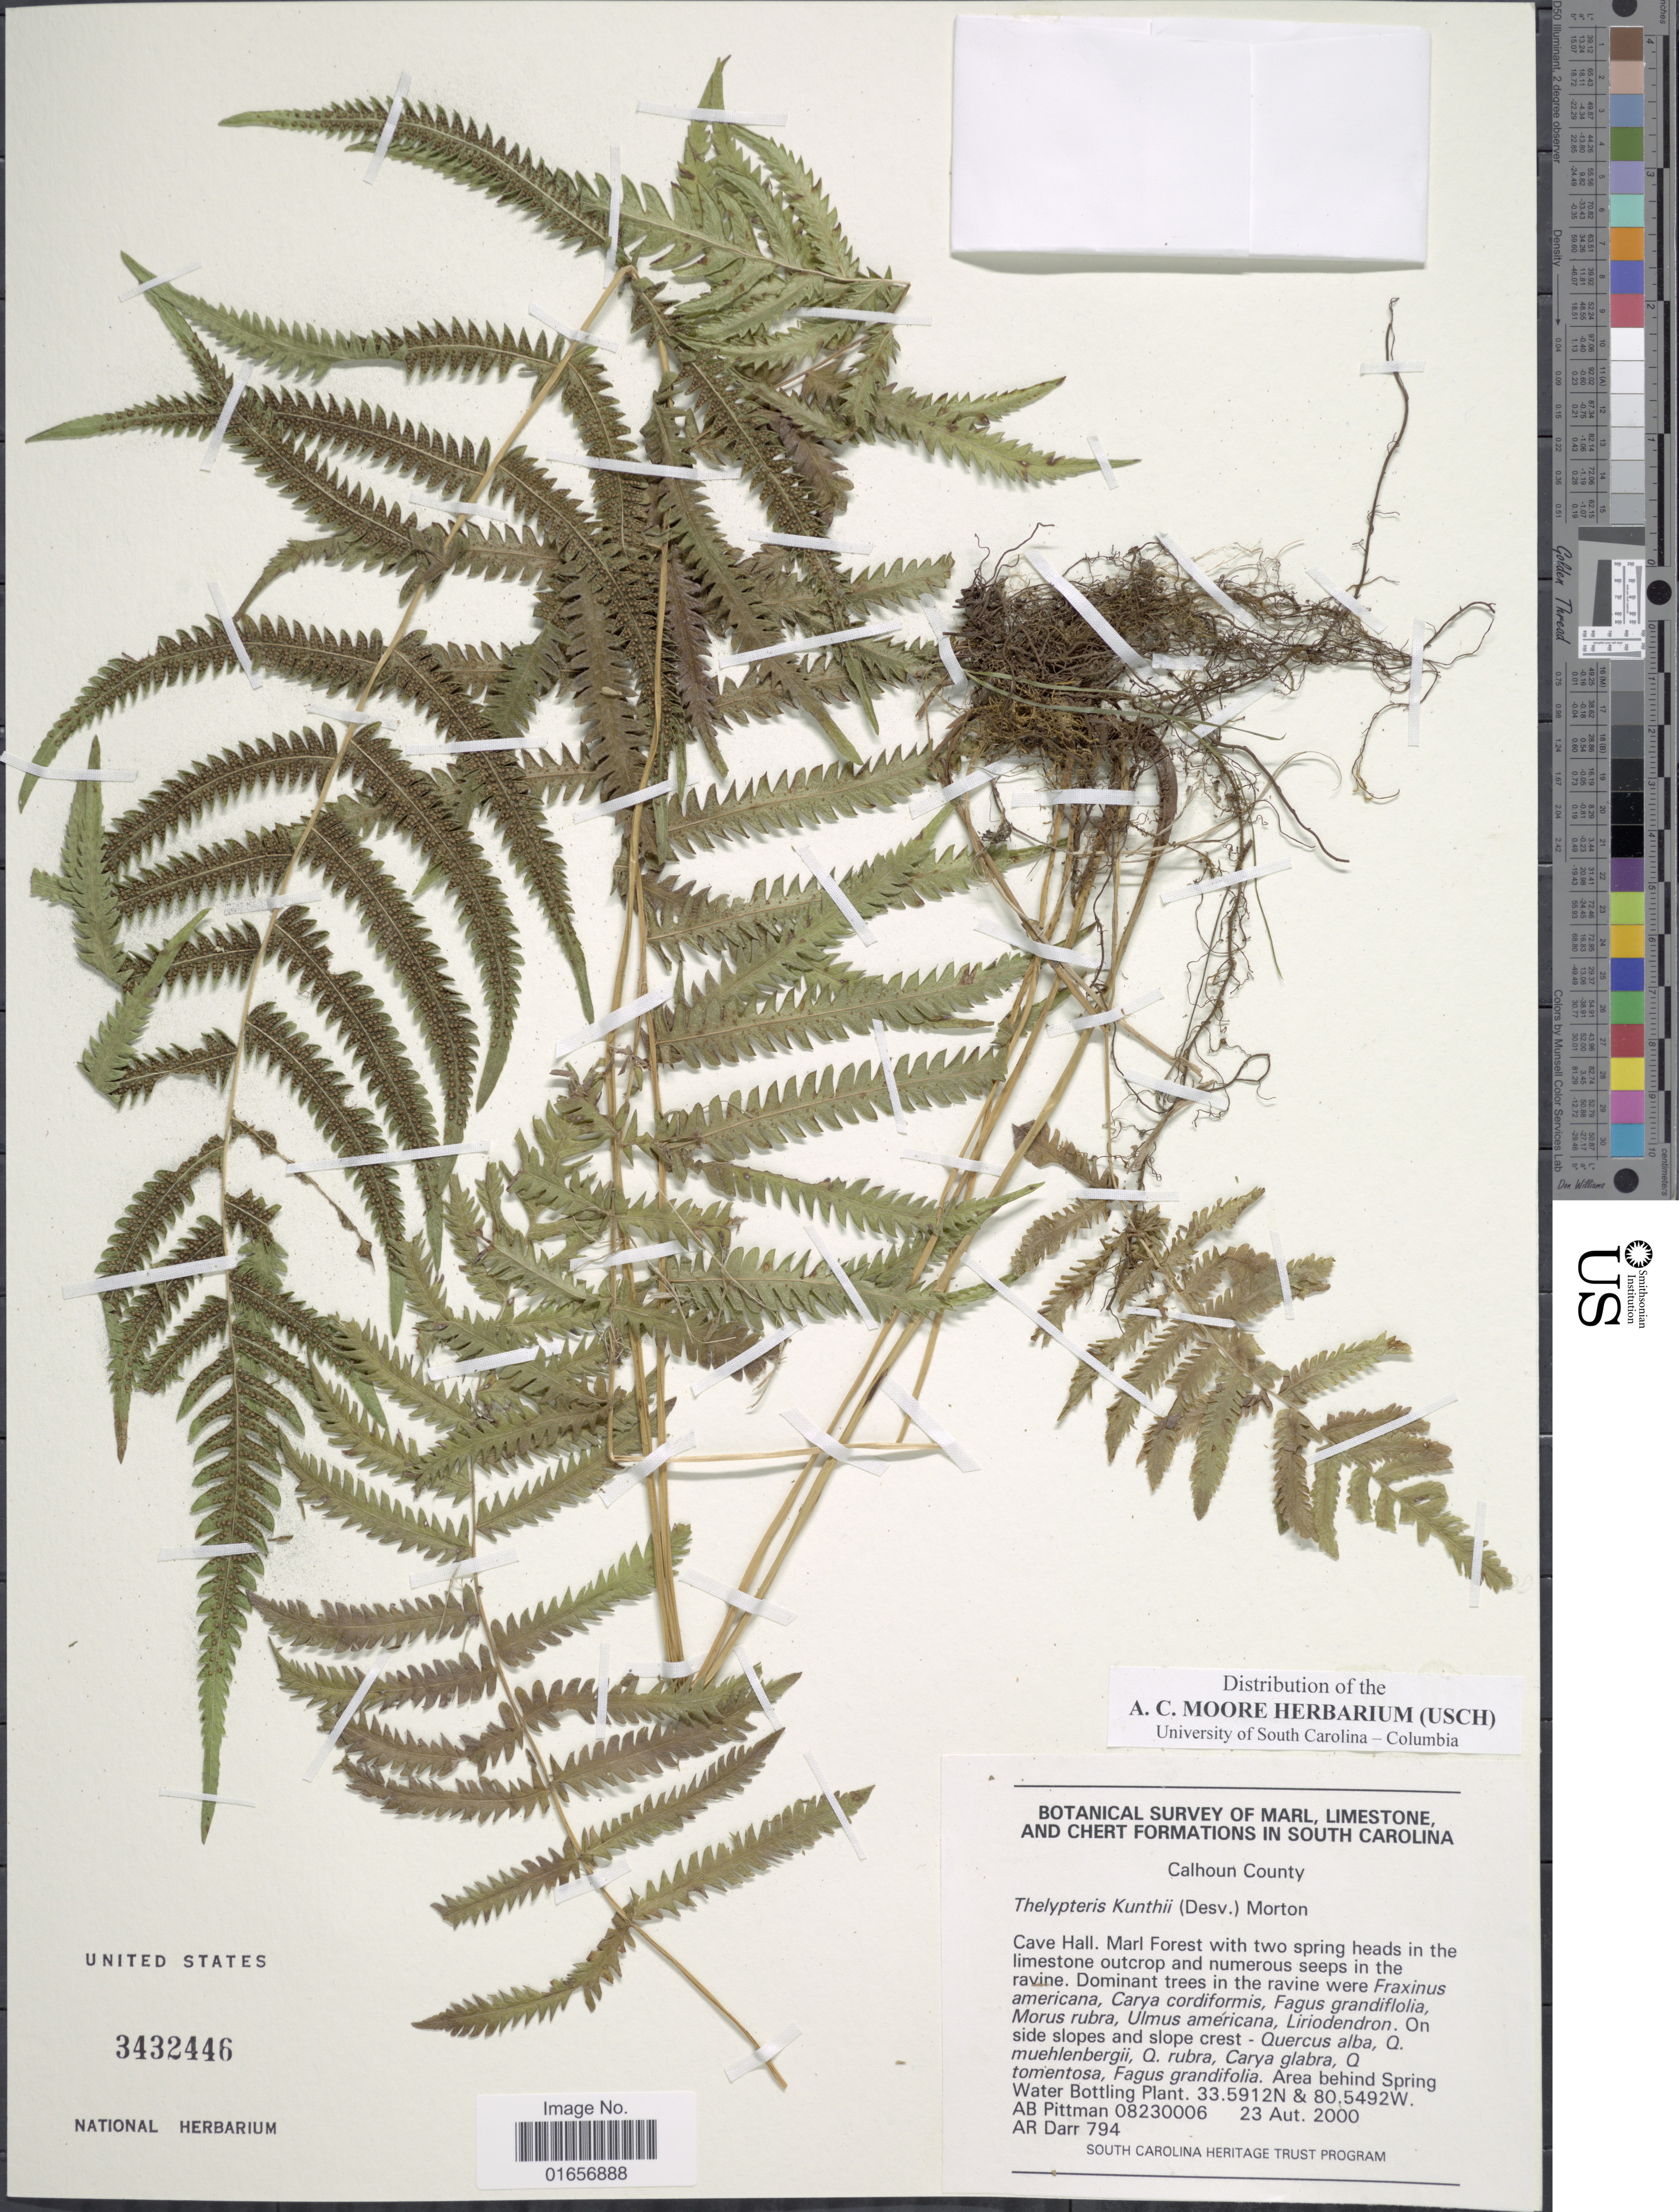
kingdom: Plantae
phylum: Tracheophyta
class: Polypodiopsida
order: Polypodiales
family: Thelypteridaceae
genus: Christella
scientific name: Christella hispidula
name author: (Decne.) Holttum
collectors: A. B. Pittman & A. Darr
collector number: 08230006 / 794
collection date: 2000-08-23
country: United States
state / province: South Carolina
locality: Calhoun County, Cave Hall, Marl forest, area behind Spring Water Bottling Plant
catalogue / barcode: US 3432446